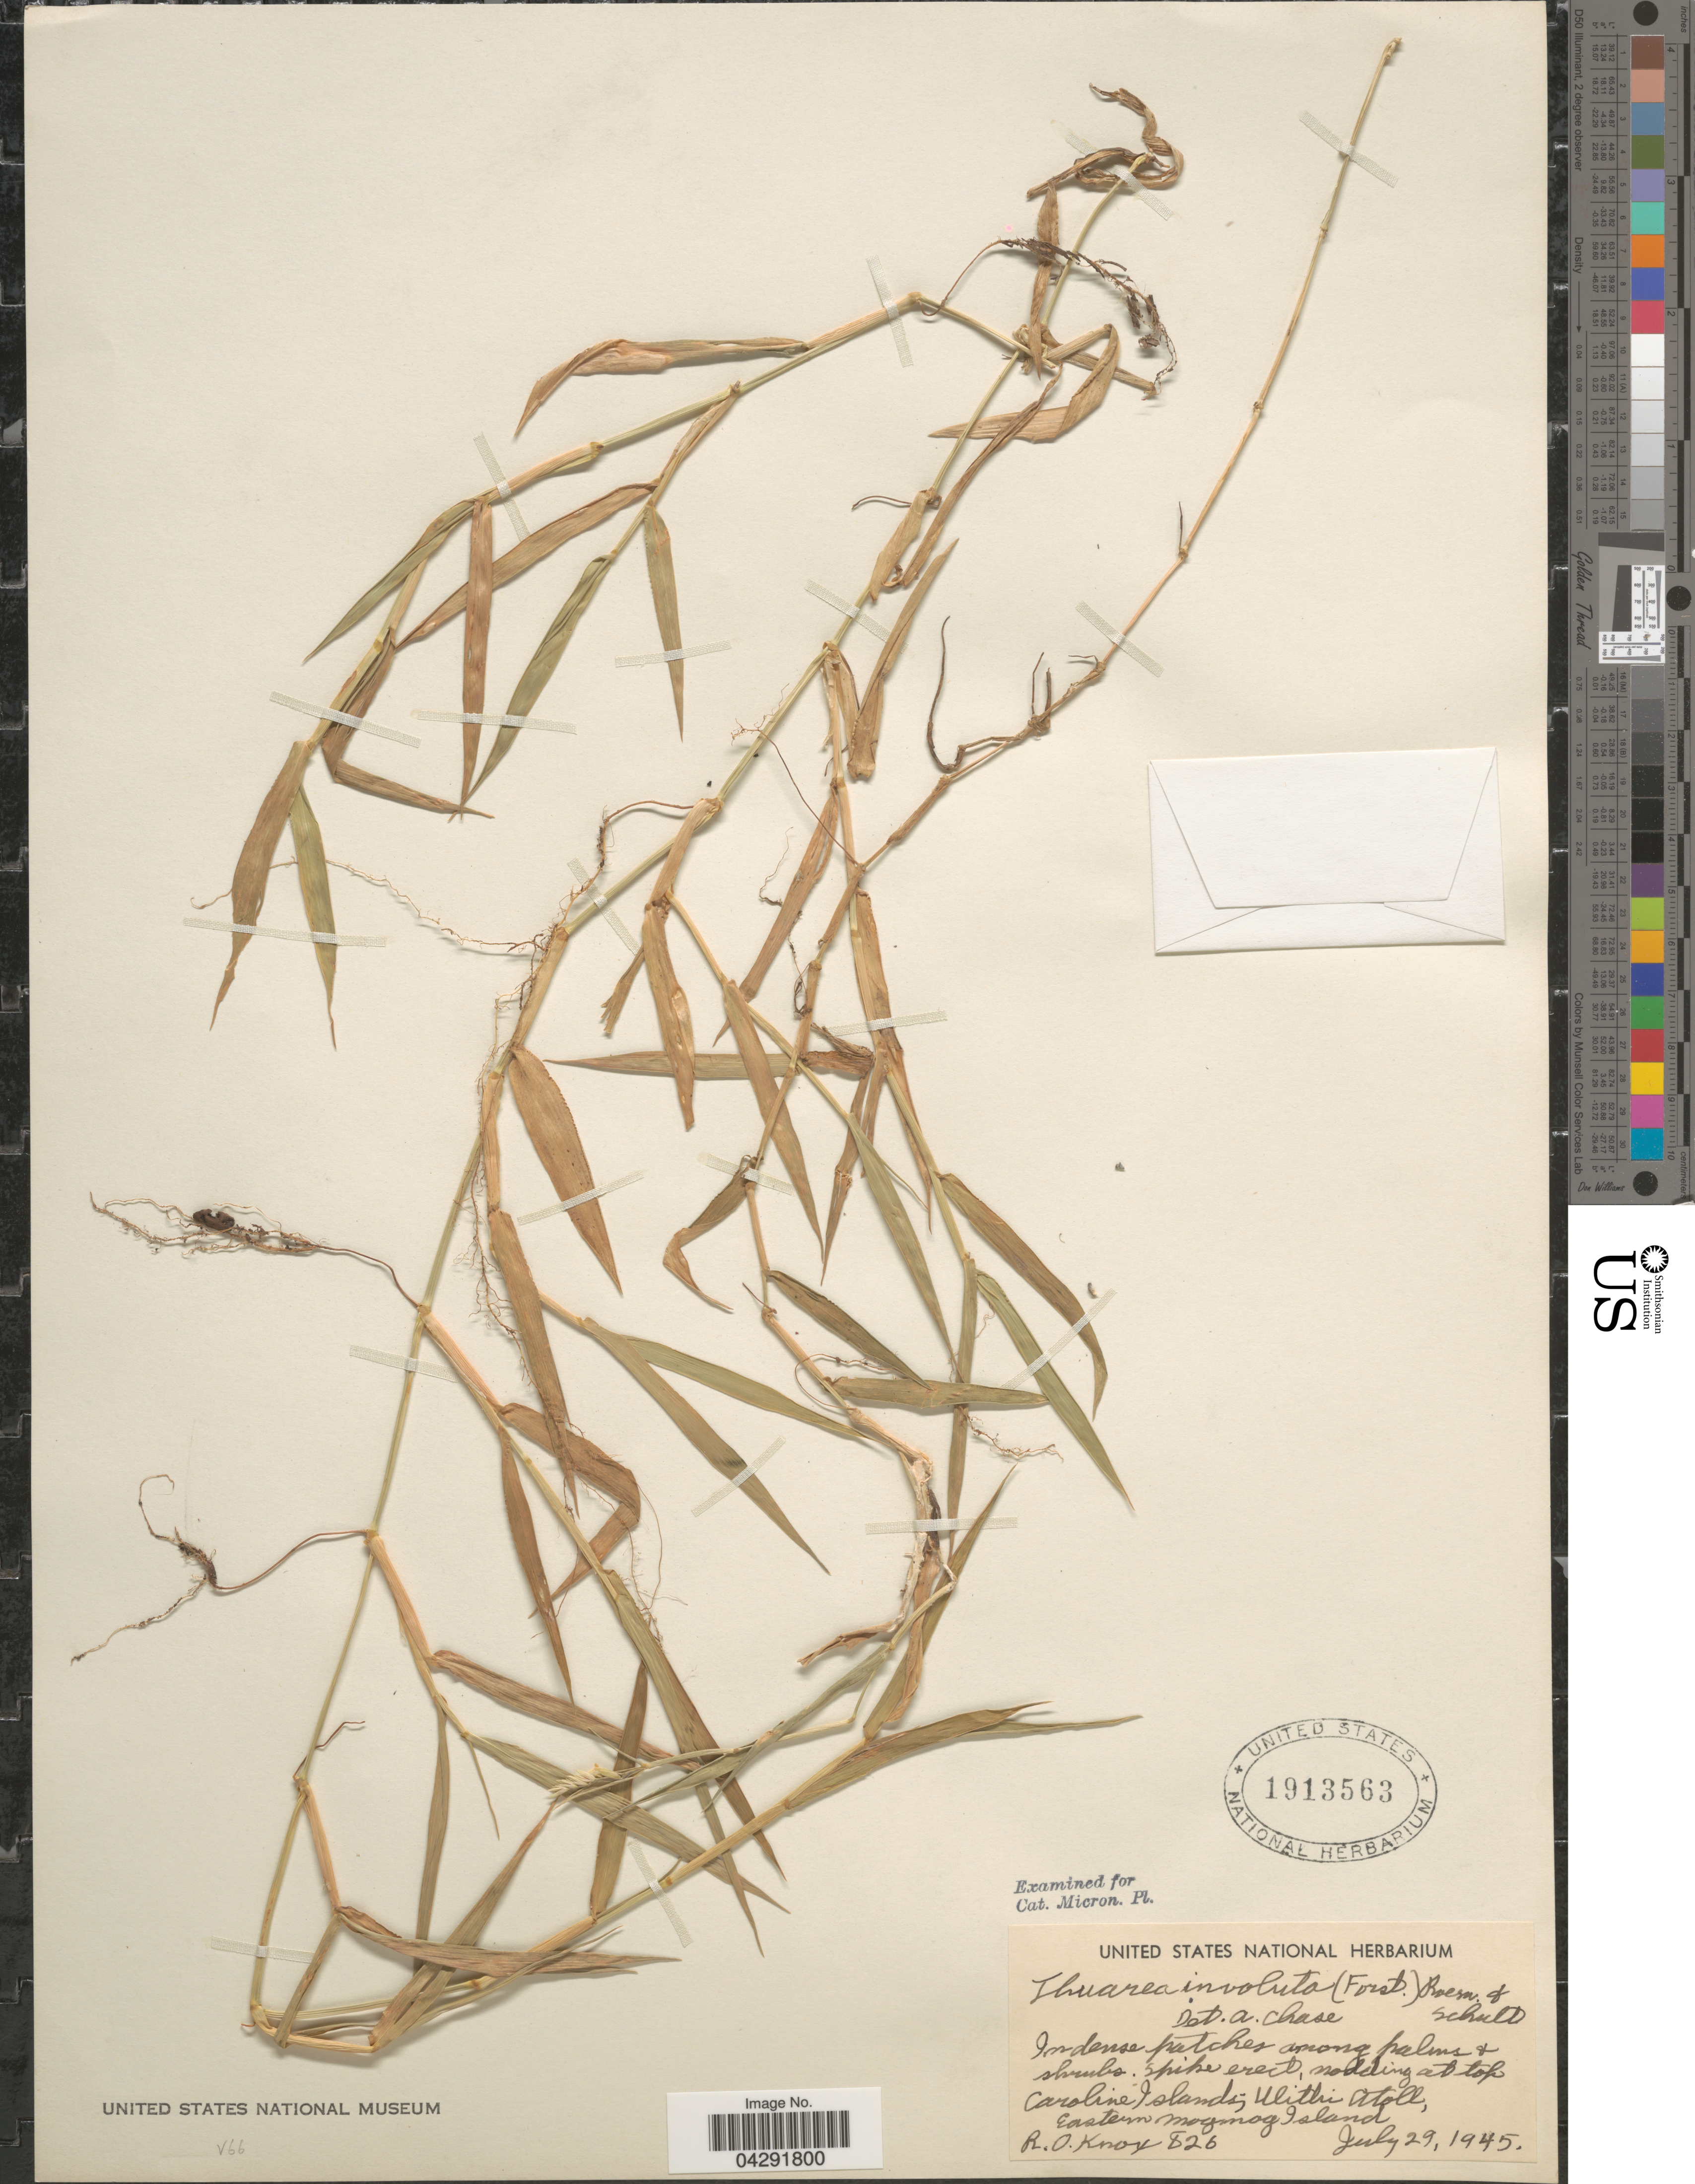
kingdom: Plantae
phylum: Tracheophyta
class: Liliopsida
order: Poales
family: Poaceae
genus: Thuarea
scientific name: Thuarea involuta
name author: (G. Forst.) R. Br. ex Sm.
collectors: R. O. Knox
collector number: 826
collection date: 1945-07-29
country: Micronesia, Federated States of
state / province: Yap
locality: Caroline Islands; Ulithi Atoll, Eastern Mogmog Island.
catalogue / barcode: US 1913563